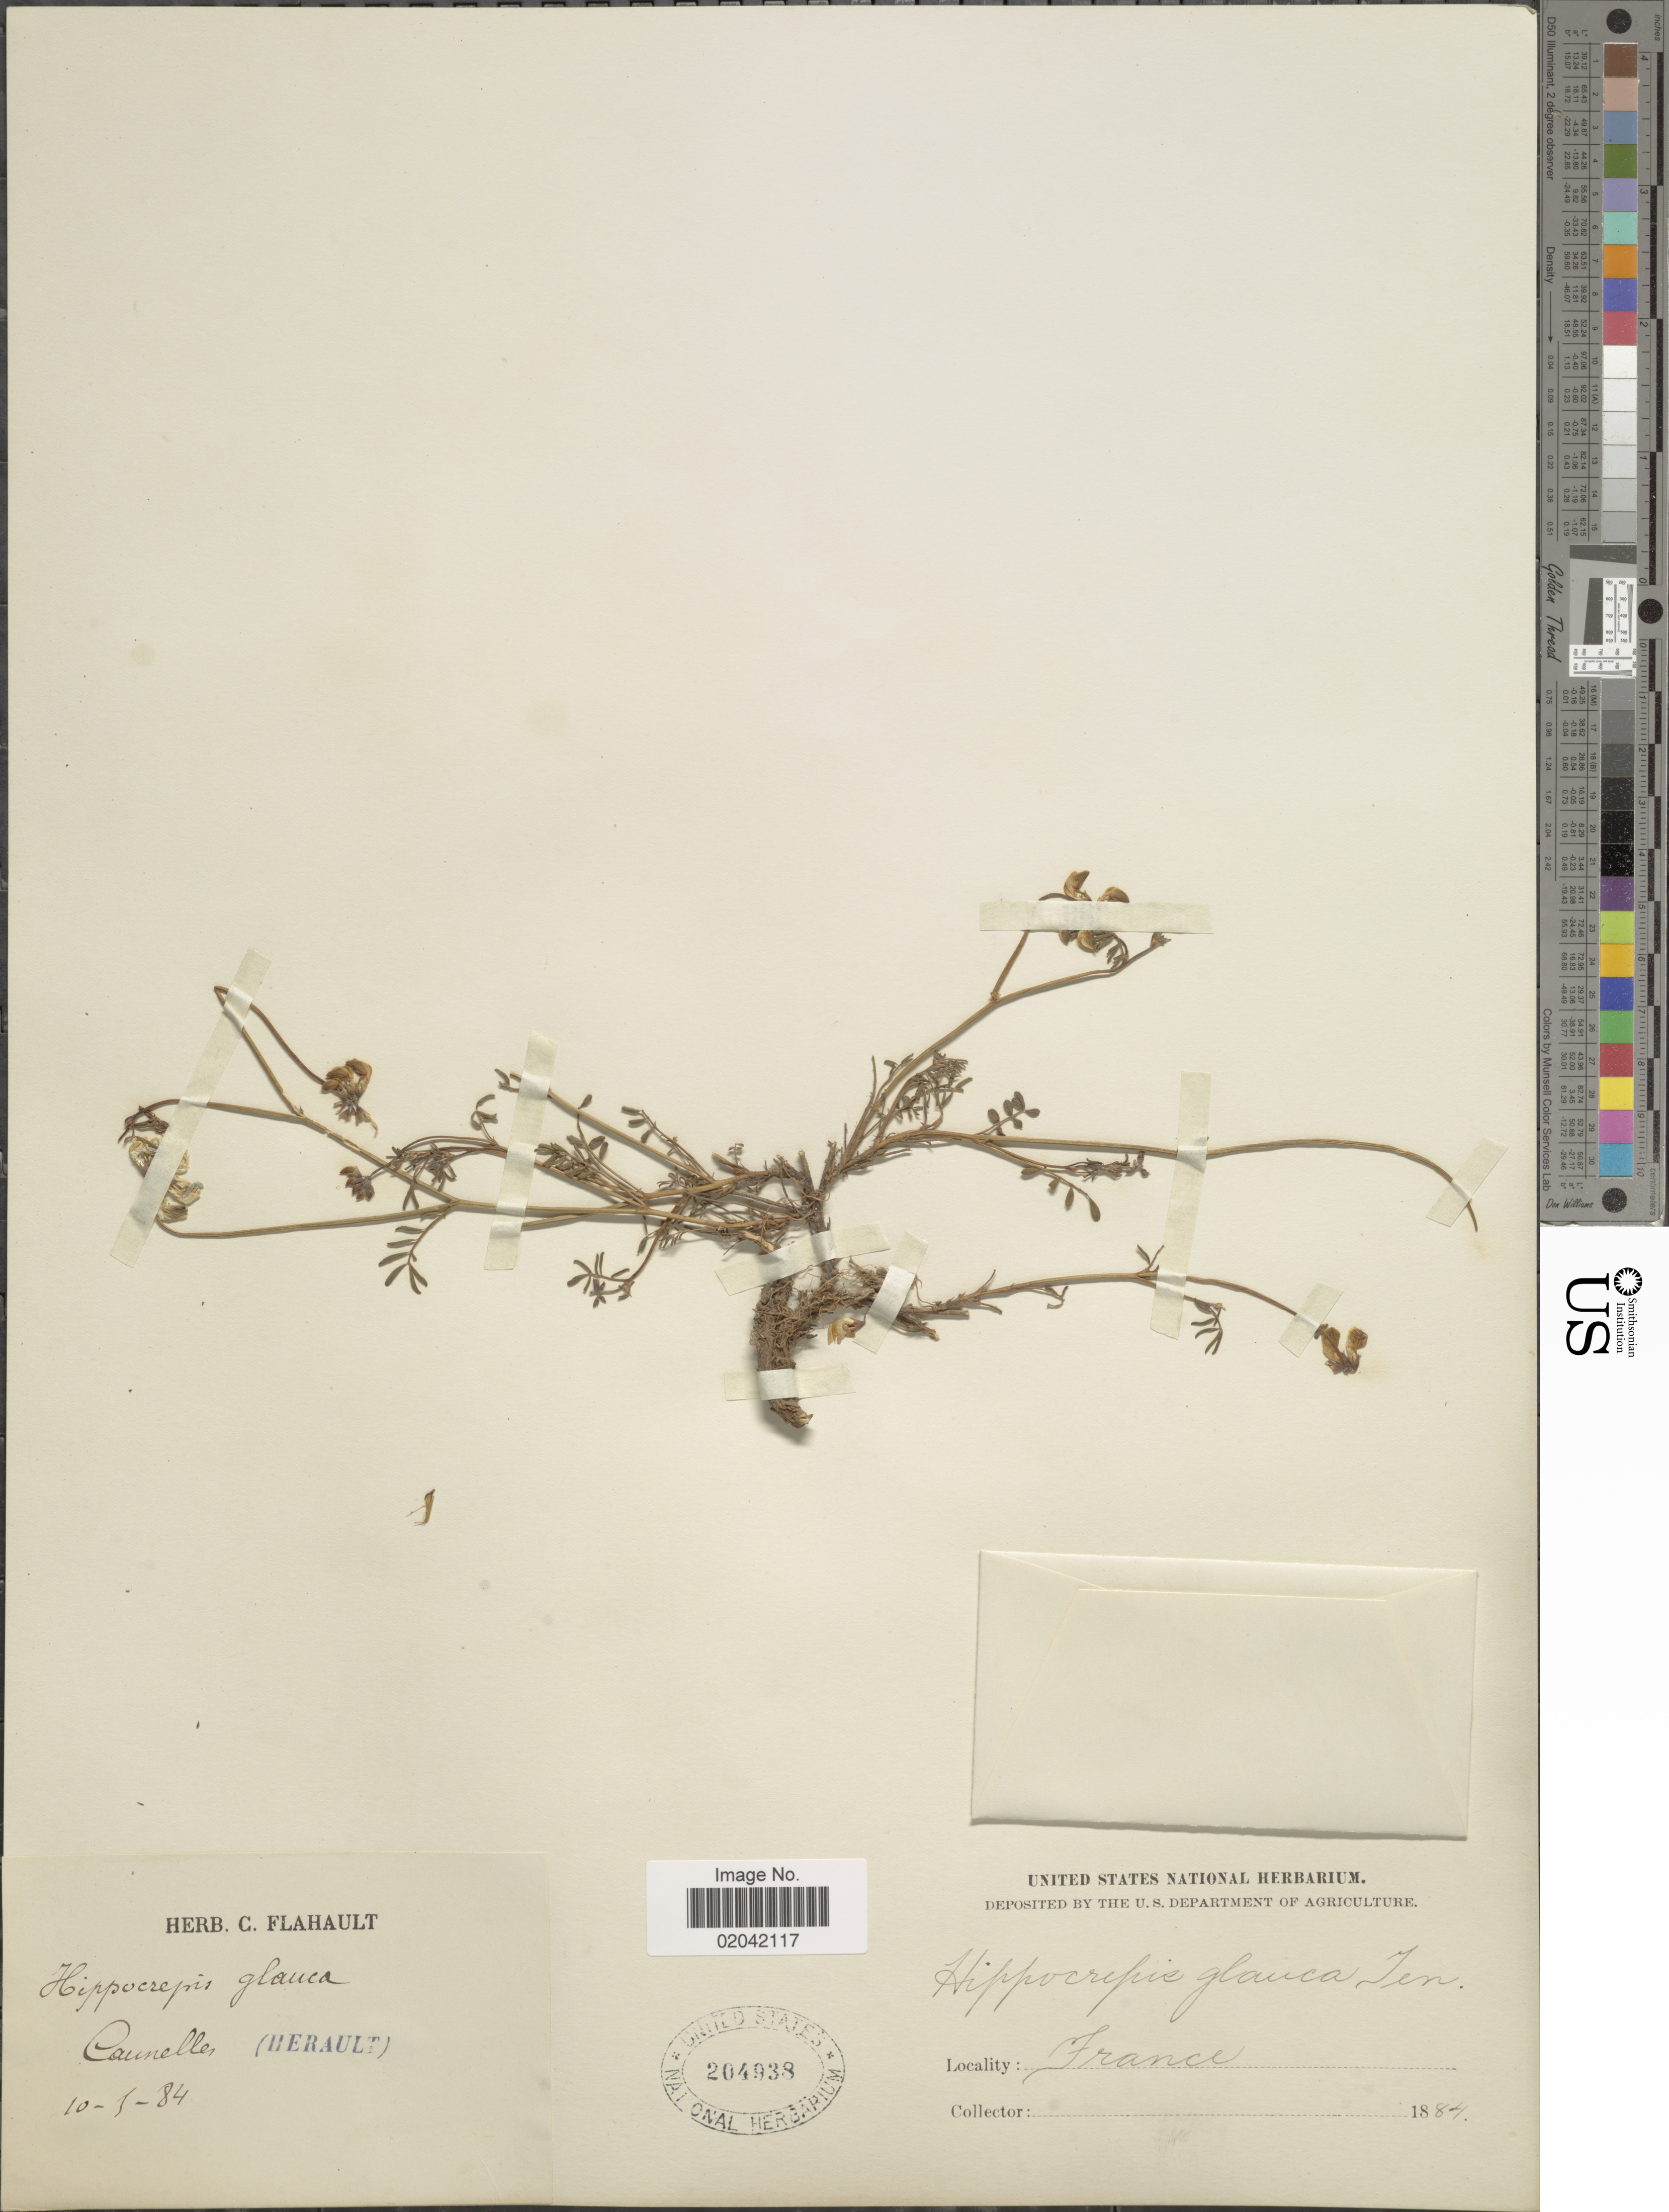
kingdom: Plantae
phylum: Tracheophyta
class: Magnoliopsida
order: Fabales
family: Fabaceae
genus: Hippocrepis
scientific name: Hippocrepis glauca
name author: Ten.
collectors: ex herb. C. Flahault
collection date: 1884-05-10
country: France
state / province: Occitanie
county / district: Hérault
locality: Caunelles (Herault)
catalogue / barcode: US 204938